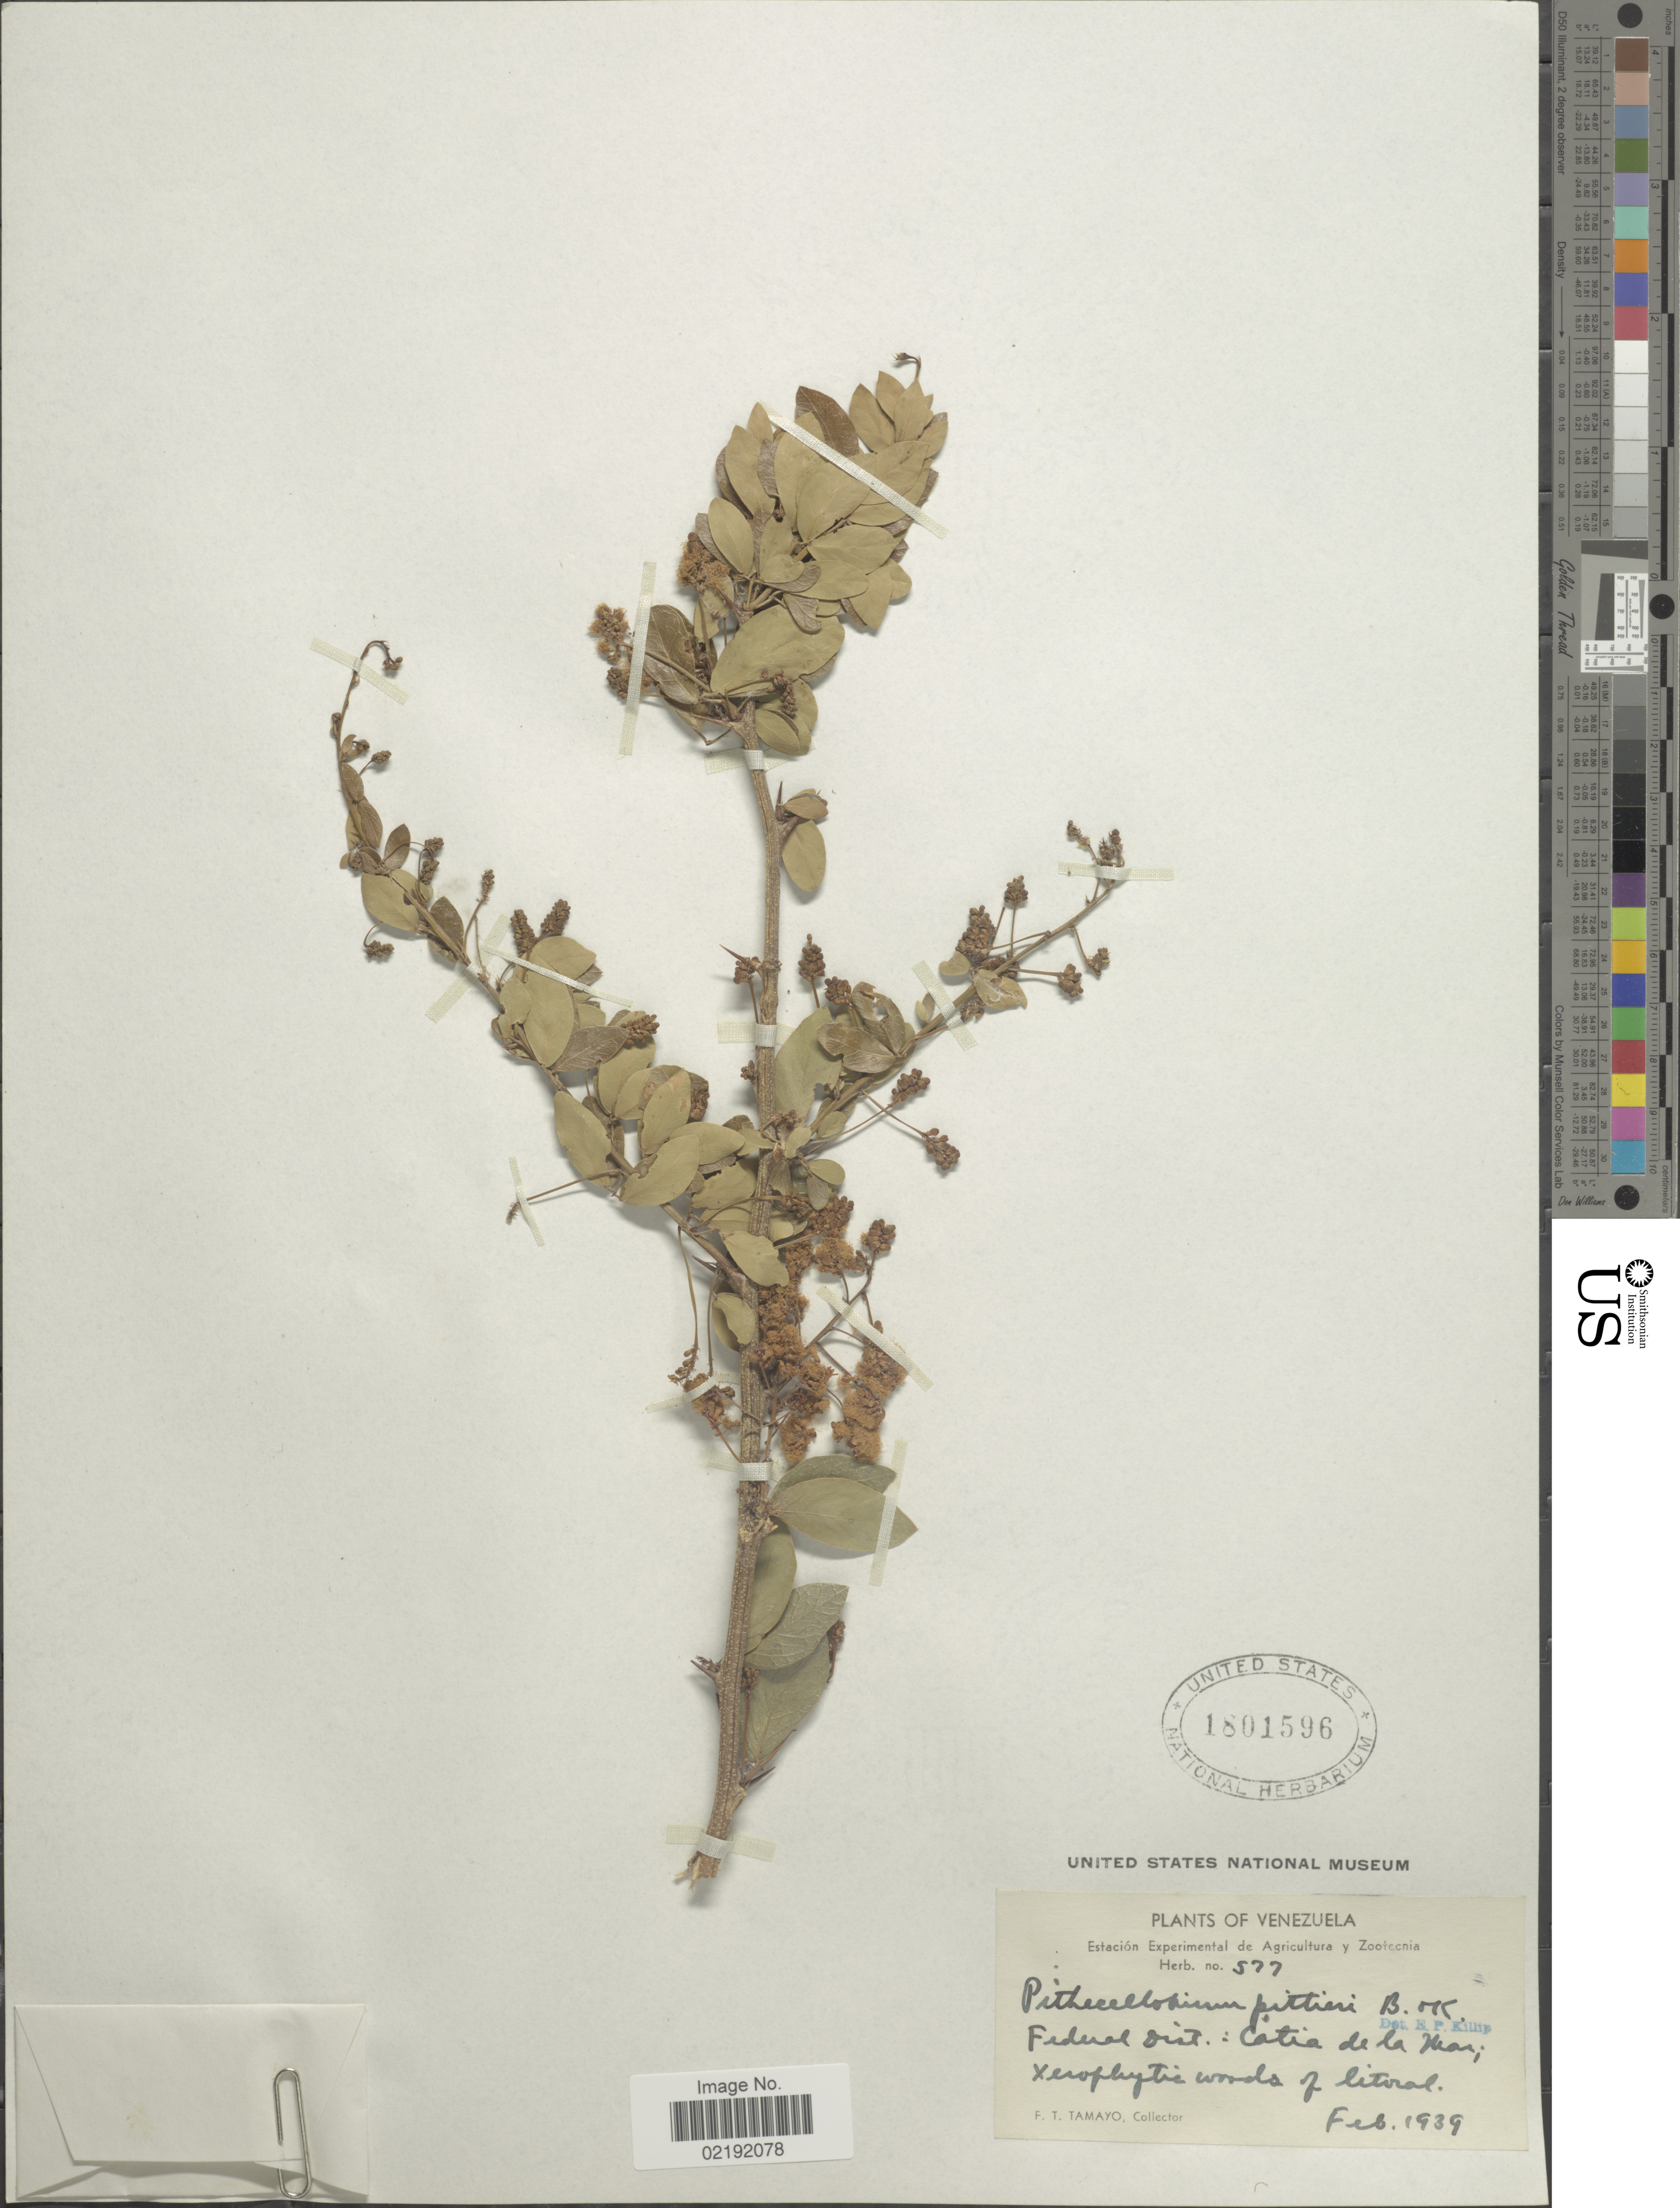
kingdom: Plantae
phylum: Tracheophyta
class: Magnoliopsida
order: Fabales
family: Fabaceae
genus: Pithecellobium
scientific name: Pithecellobium oblongum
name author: Benth.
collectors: F. Tamayo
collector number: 577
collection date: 1939-02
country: Venezuela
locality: Estación Experimental de Agricultura y Zoolecnia. Federal Dist.: Catia de la Mar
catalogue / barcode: US 1801596